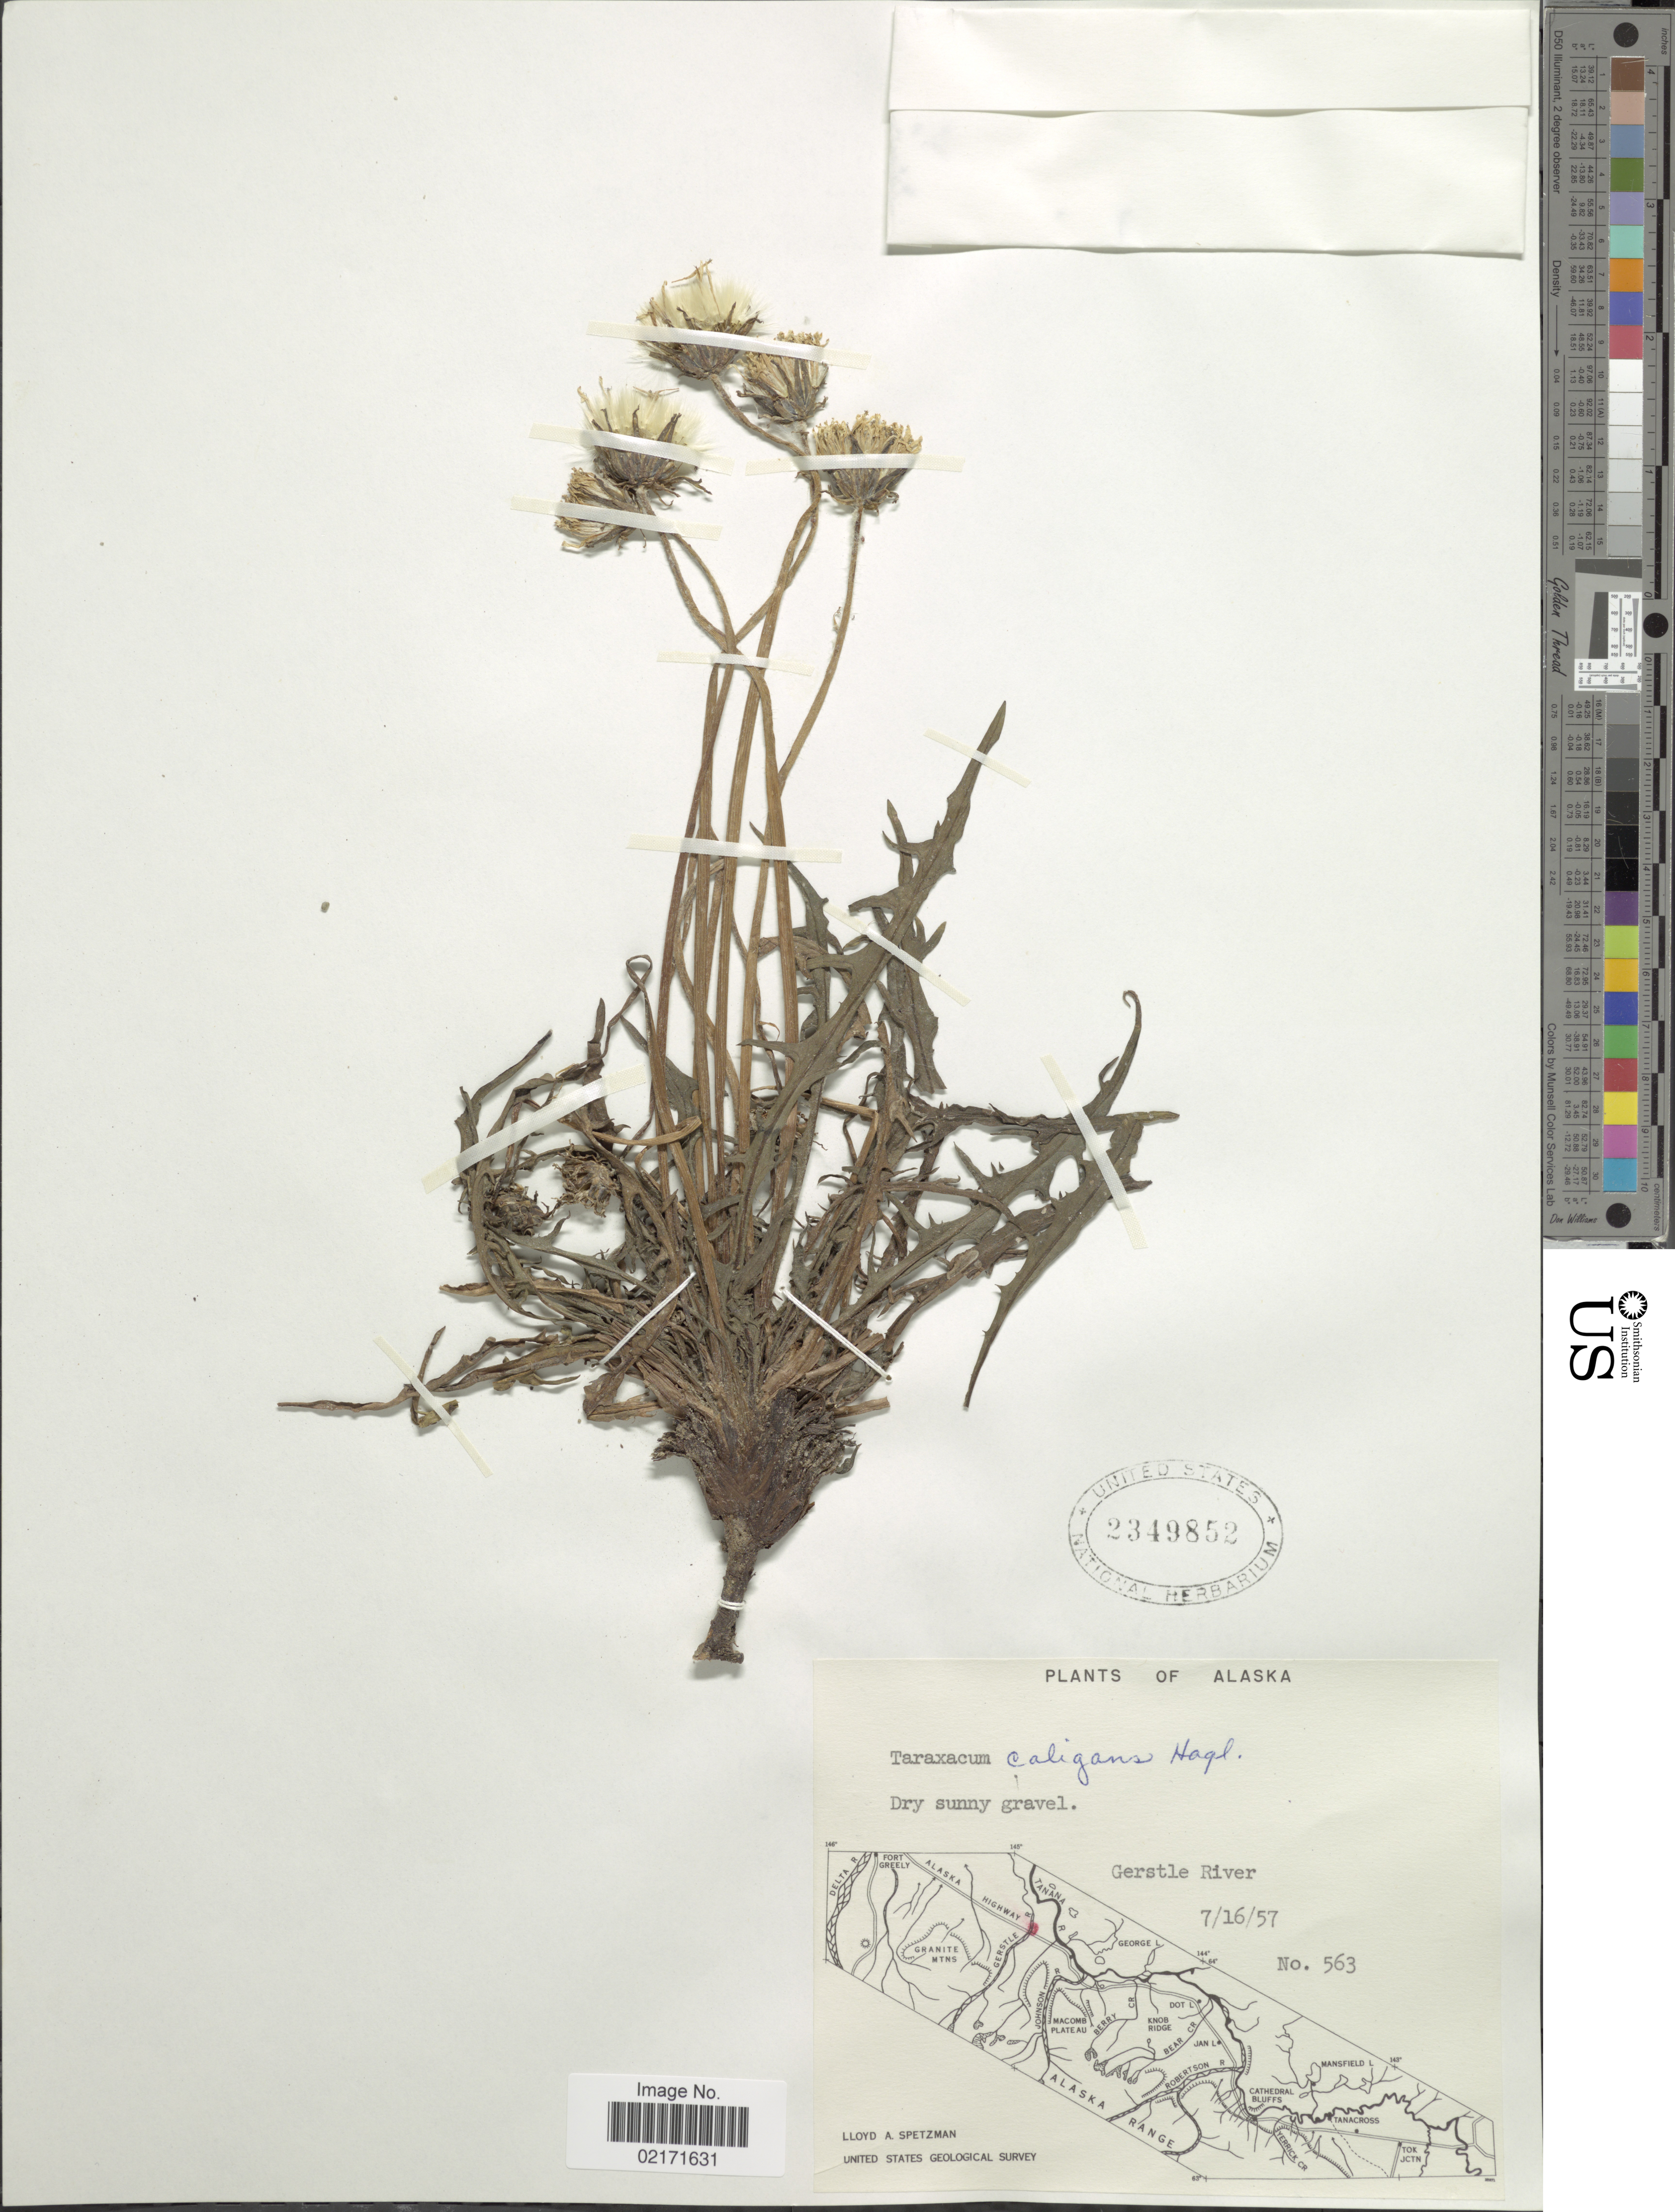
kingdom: Plantae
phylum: Tracheophyta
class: Magnoliopsida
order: Asterales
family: Asteraceae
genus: Taraxacum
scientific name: Taraxacum caligans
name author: G.E. Haglund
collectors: L. Spetzman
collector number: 563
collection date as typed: Transcribed d/m/y: 16/7/57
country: United States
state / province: Alaska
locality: Dry sunny gravel. Gerstle River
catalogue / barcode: US 2349852